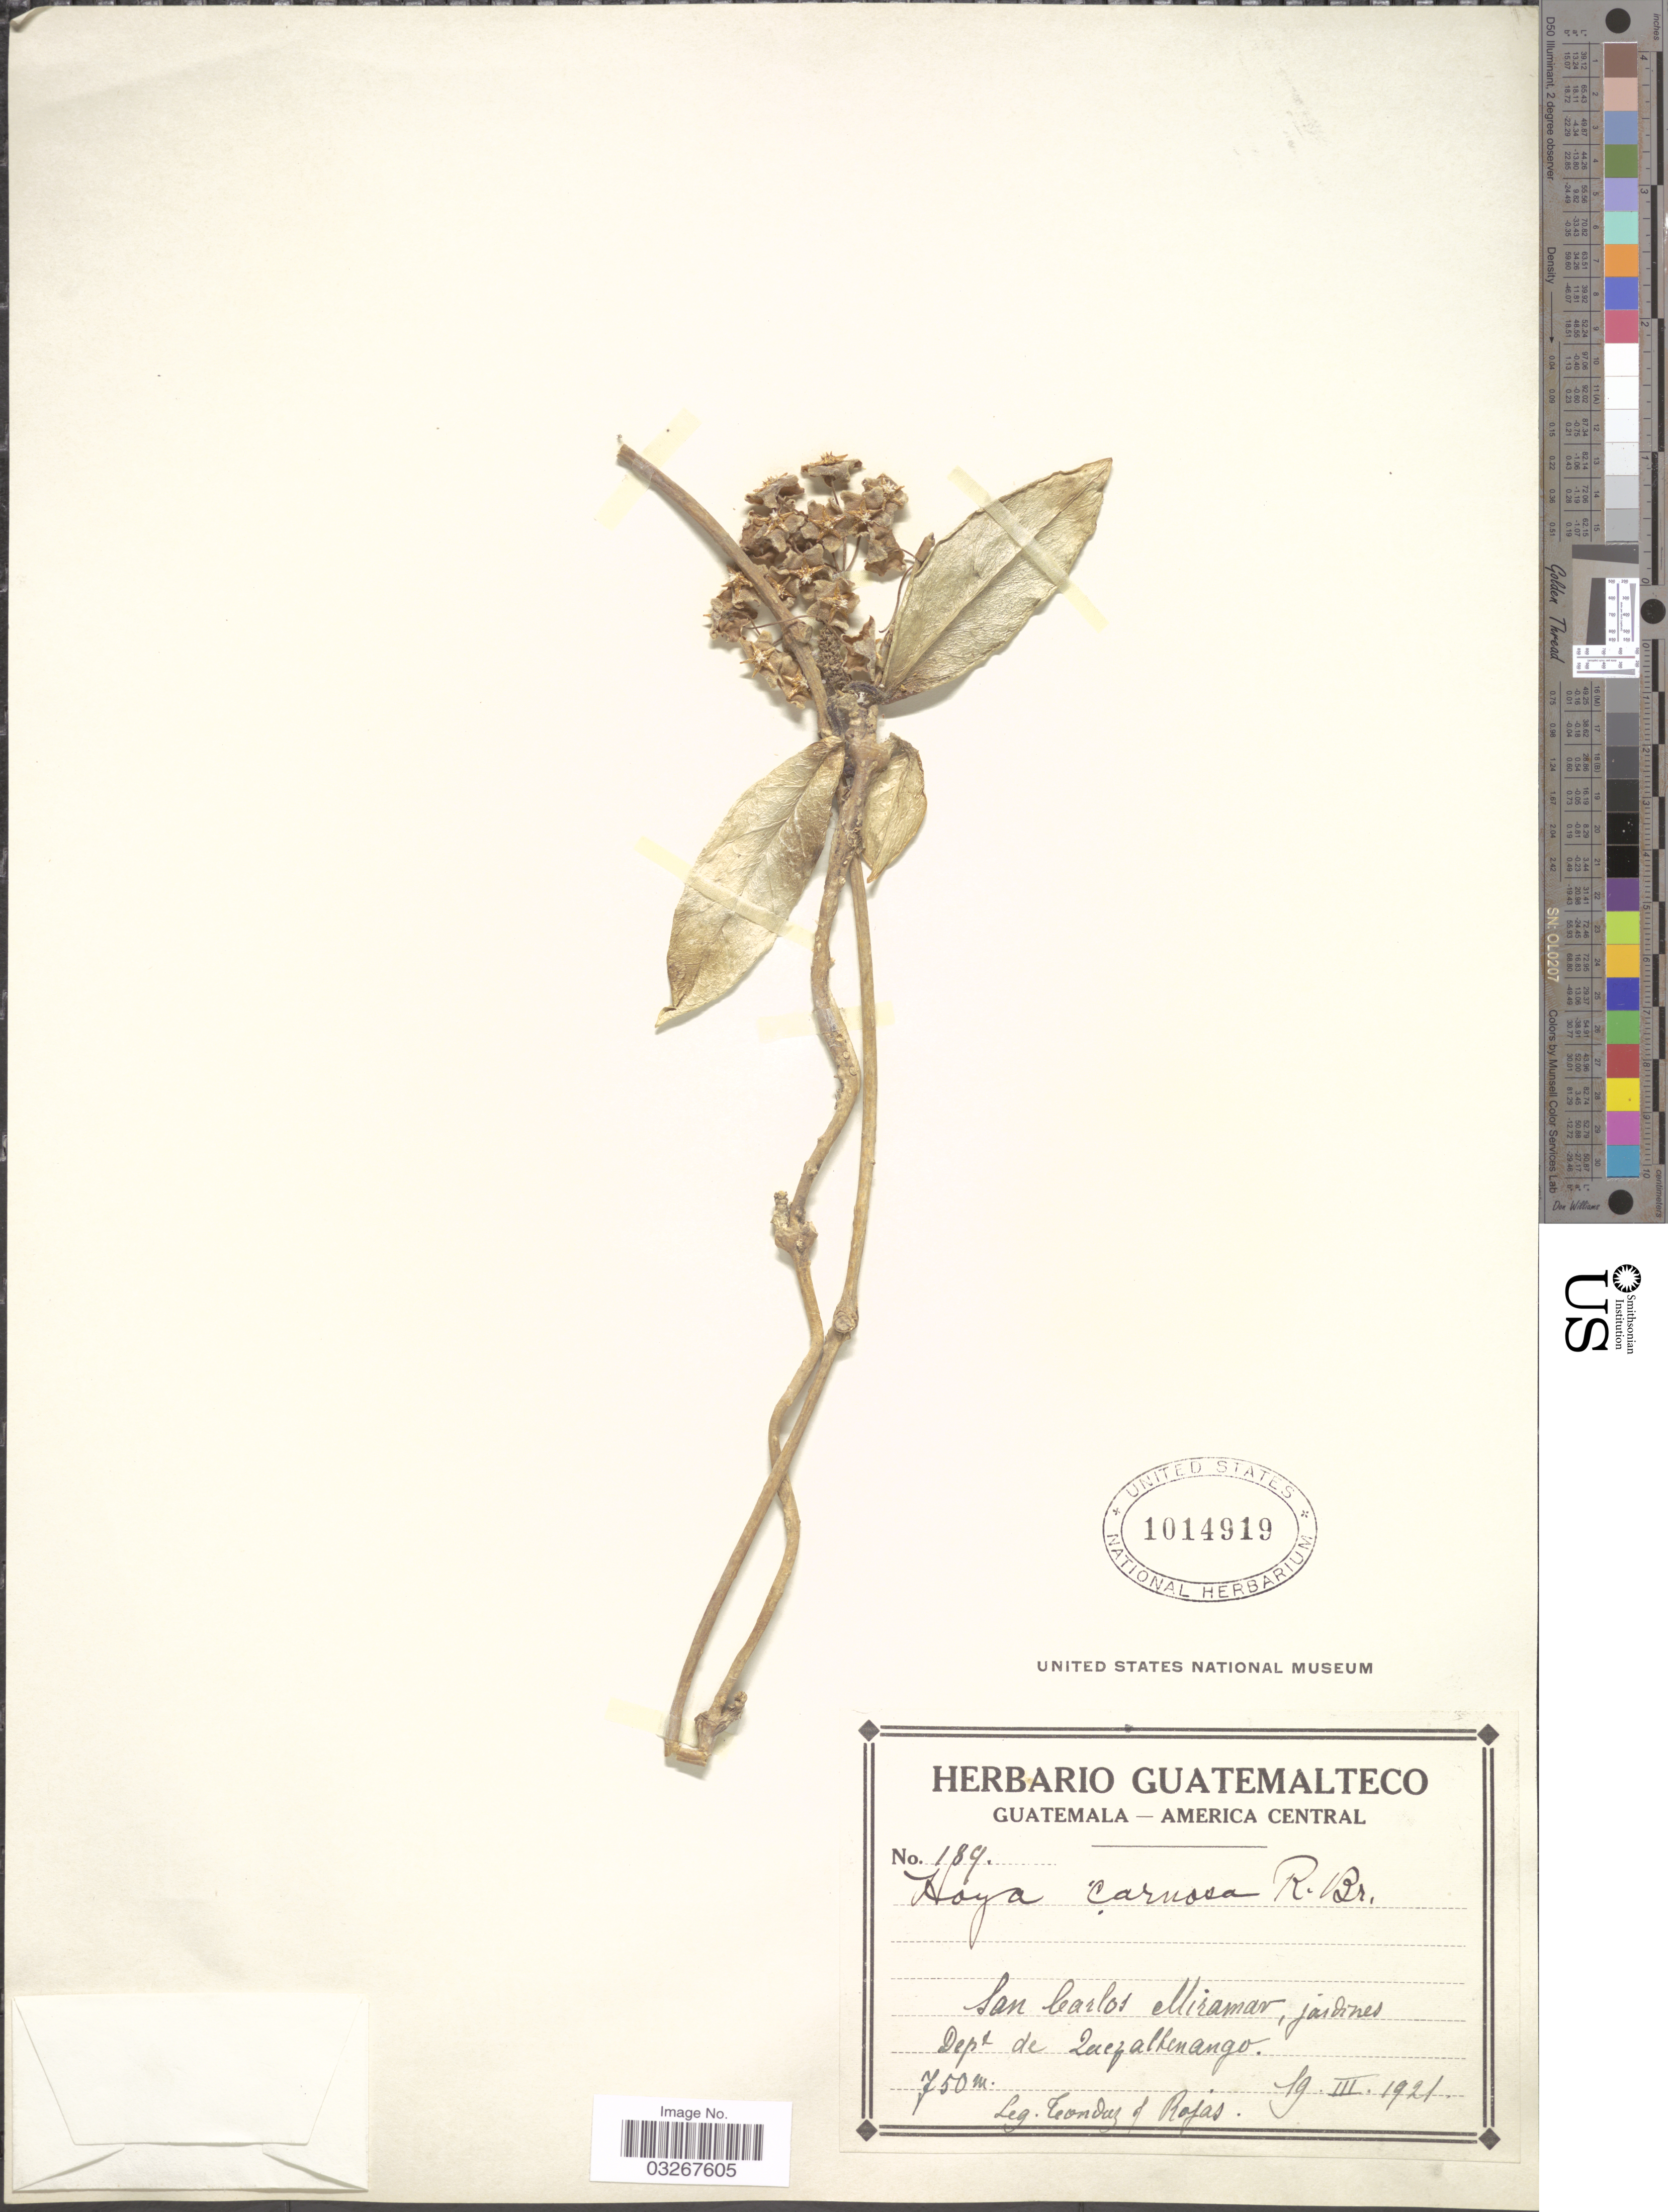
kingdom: Plantae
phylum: Tracheophyta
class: Magnoliopsida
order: Gentianales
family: Apocynaceae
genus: Hoya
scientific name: Hoya carnosa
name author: (L. f.) R. Br.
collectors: Tonduz & Rojas, --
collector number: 189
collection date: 1921-03-19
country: Guatemala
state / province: Quetzaltenango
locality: San Carlos Miramar, jardines, Dept. de Quezaltenango.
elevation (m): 750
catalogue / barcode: US 1014919